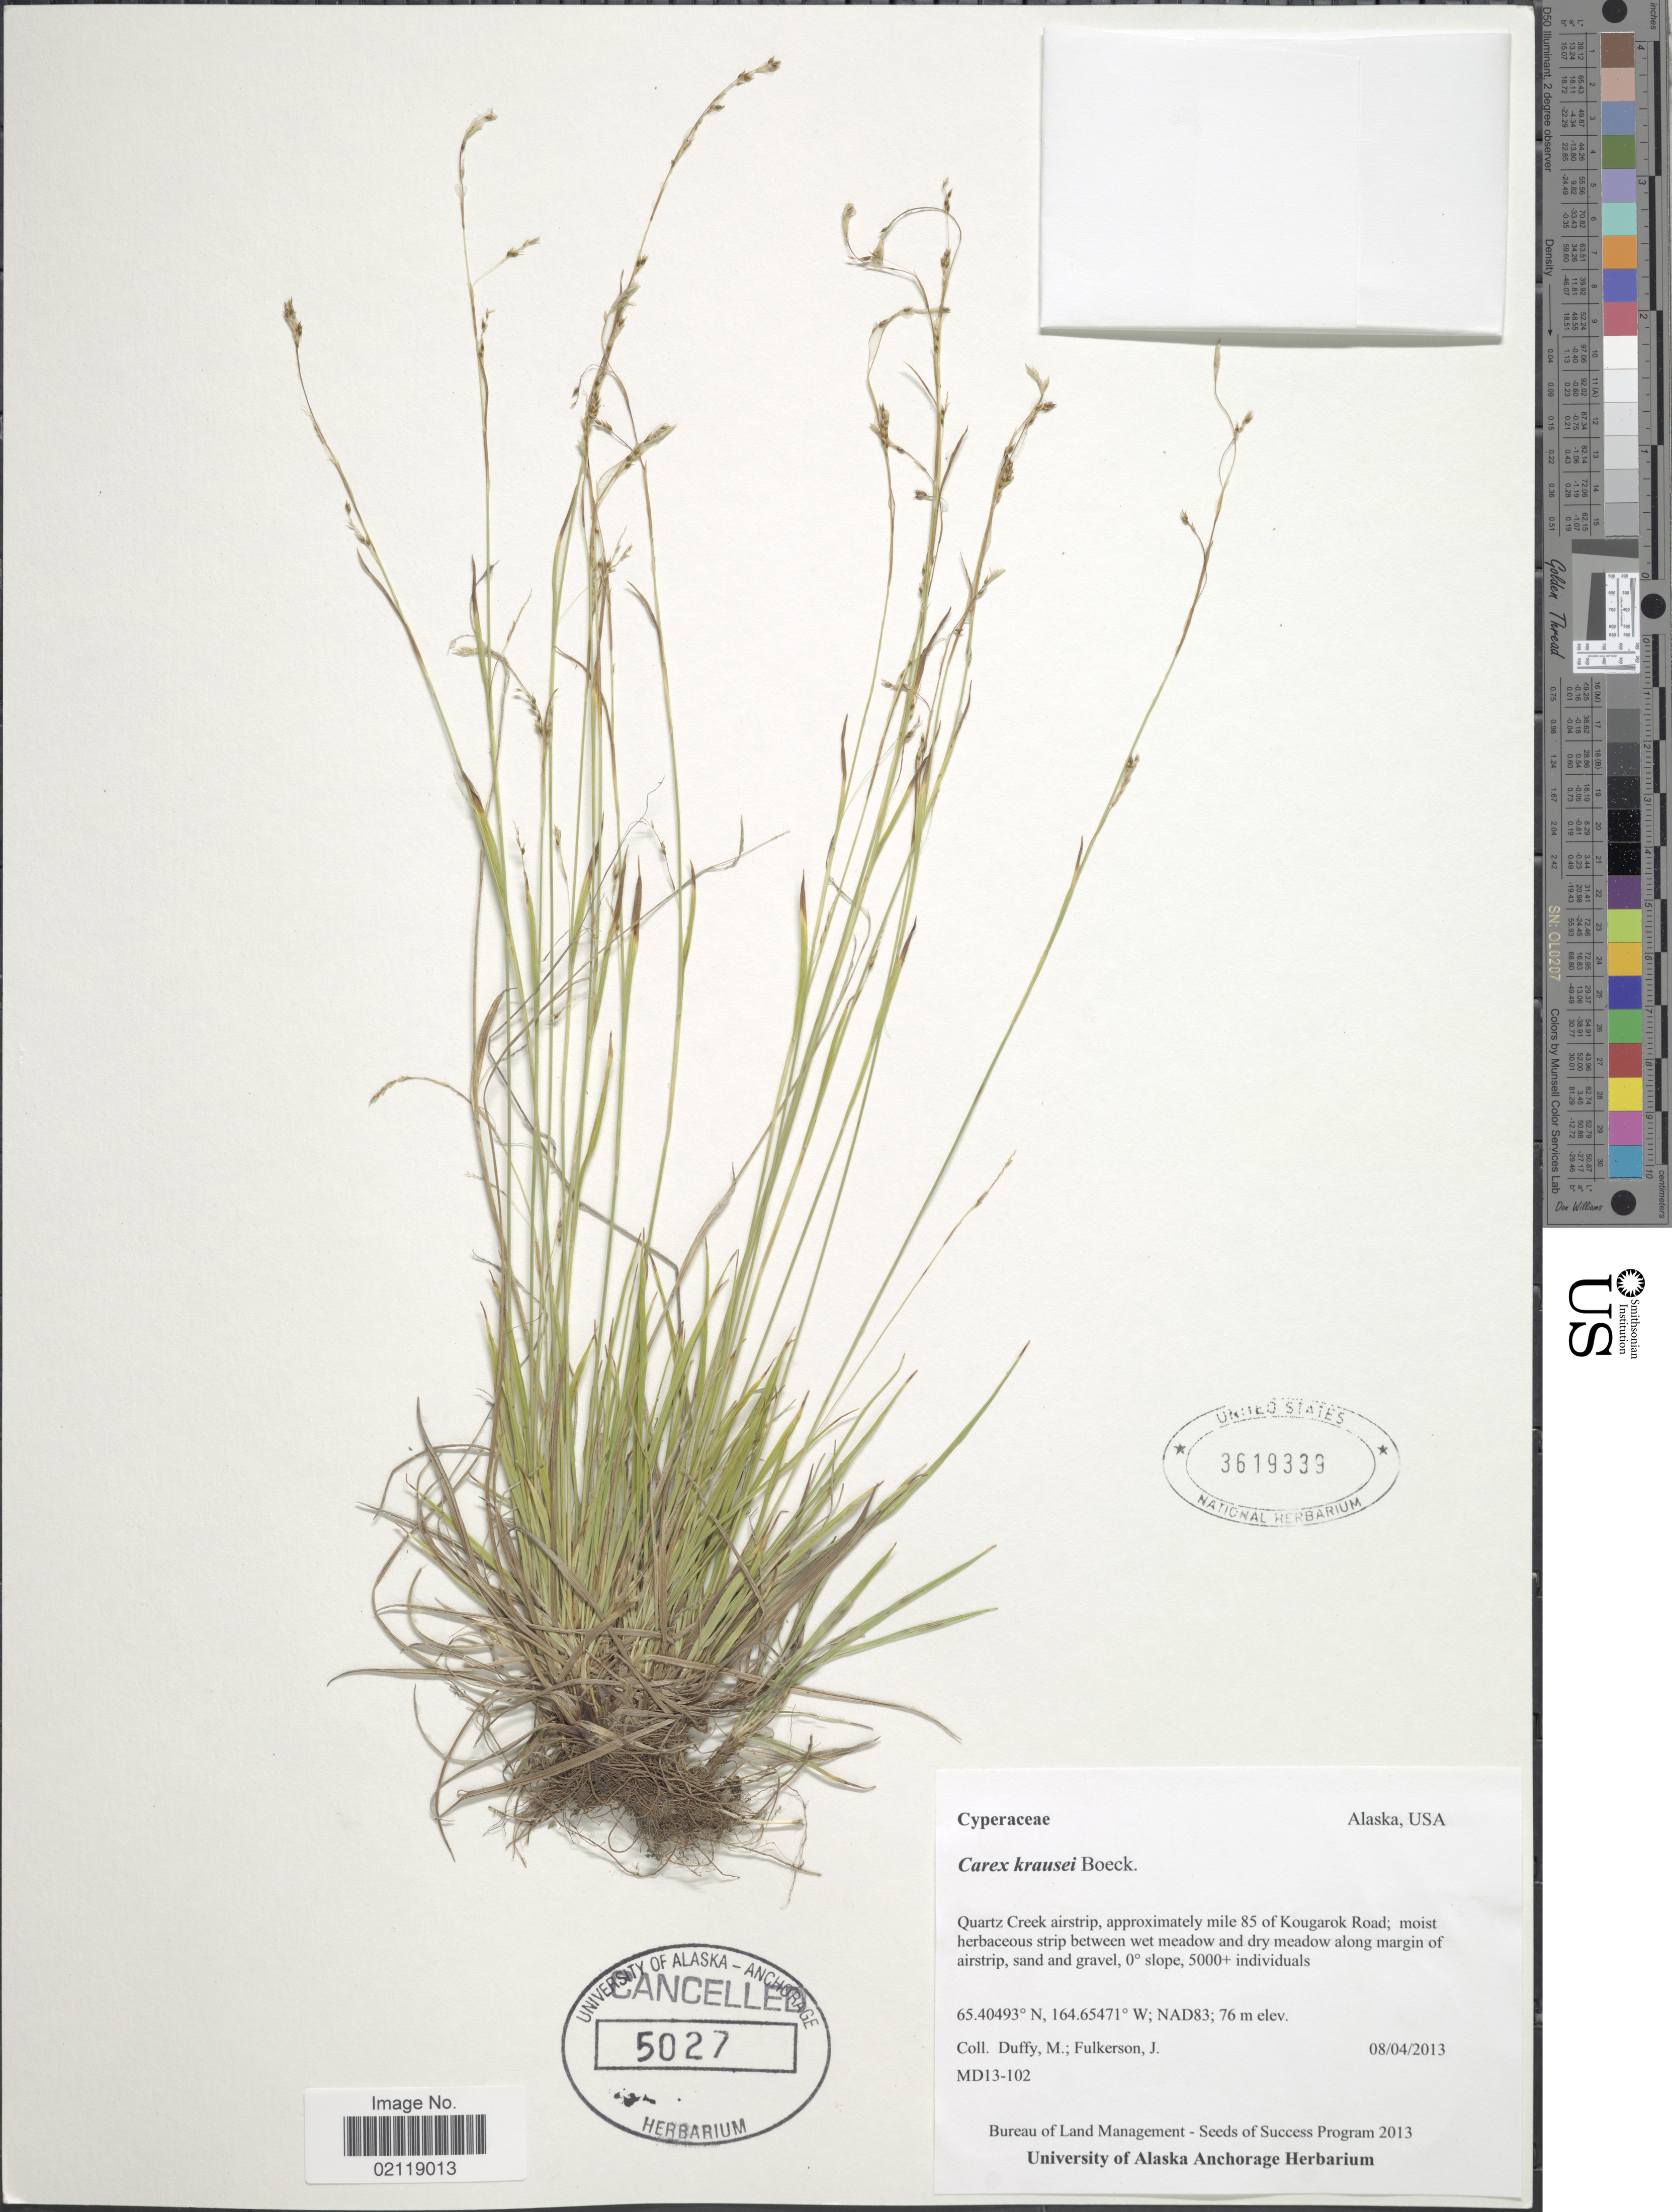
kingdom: Plantae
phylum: Tracheophyta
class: Liliopsida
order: Poales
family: Cyperaceae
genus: Carex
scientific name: Carex krausei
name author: Boeckeler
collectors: M. Duffy & J. Fulkerson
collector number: MD13-102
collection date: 2013-08-04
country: United States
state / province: Alaska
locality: USA. Quarts Creek airstrip, appoximately mile 5 of Kougarok Road; moist herbaceous strip between wet meadow and dry meadow along margin of airstrip, sand and gravel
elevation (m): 76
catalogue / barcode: US 3619339